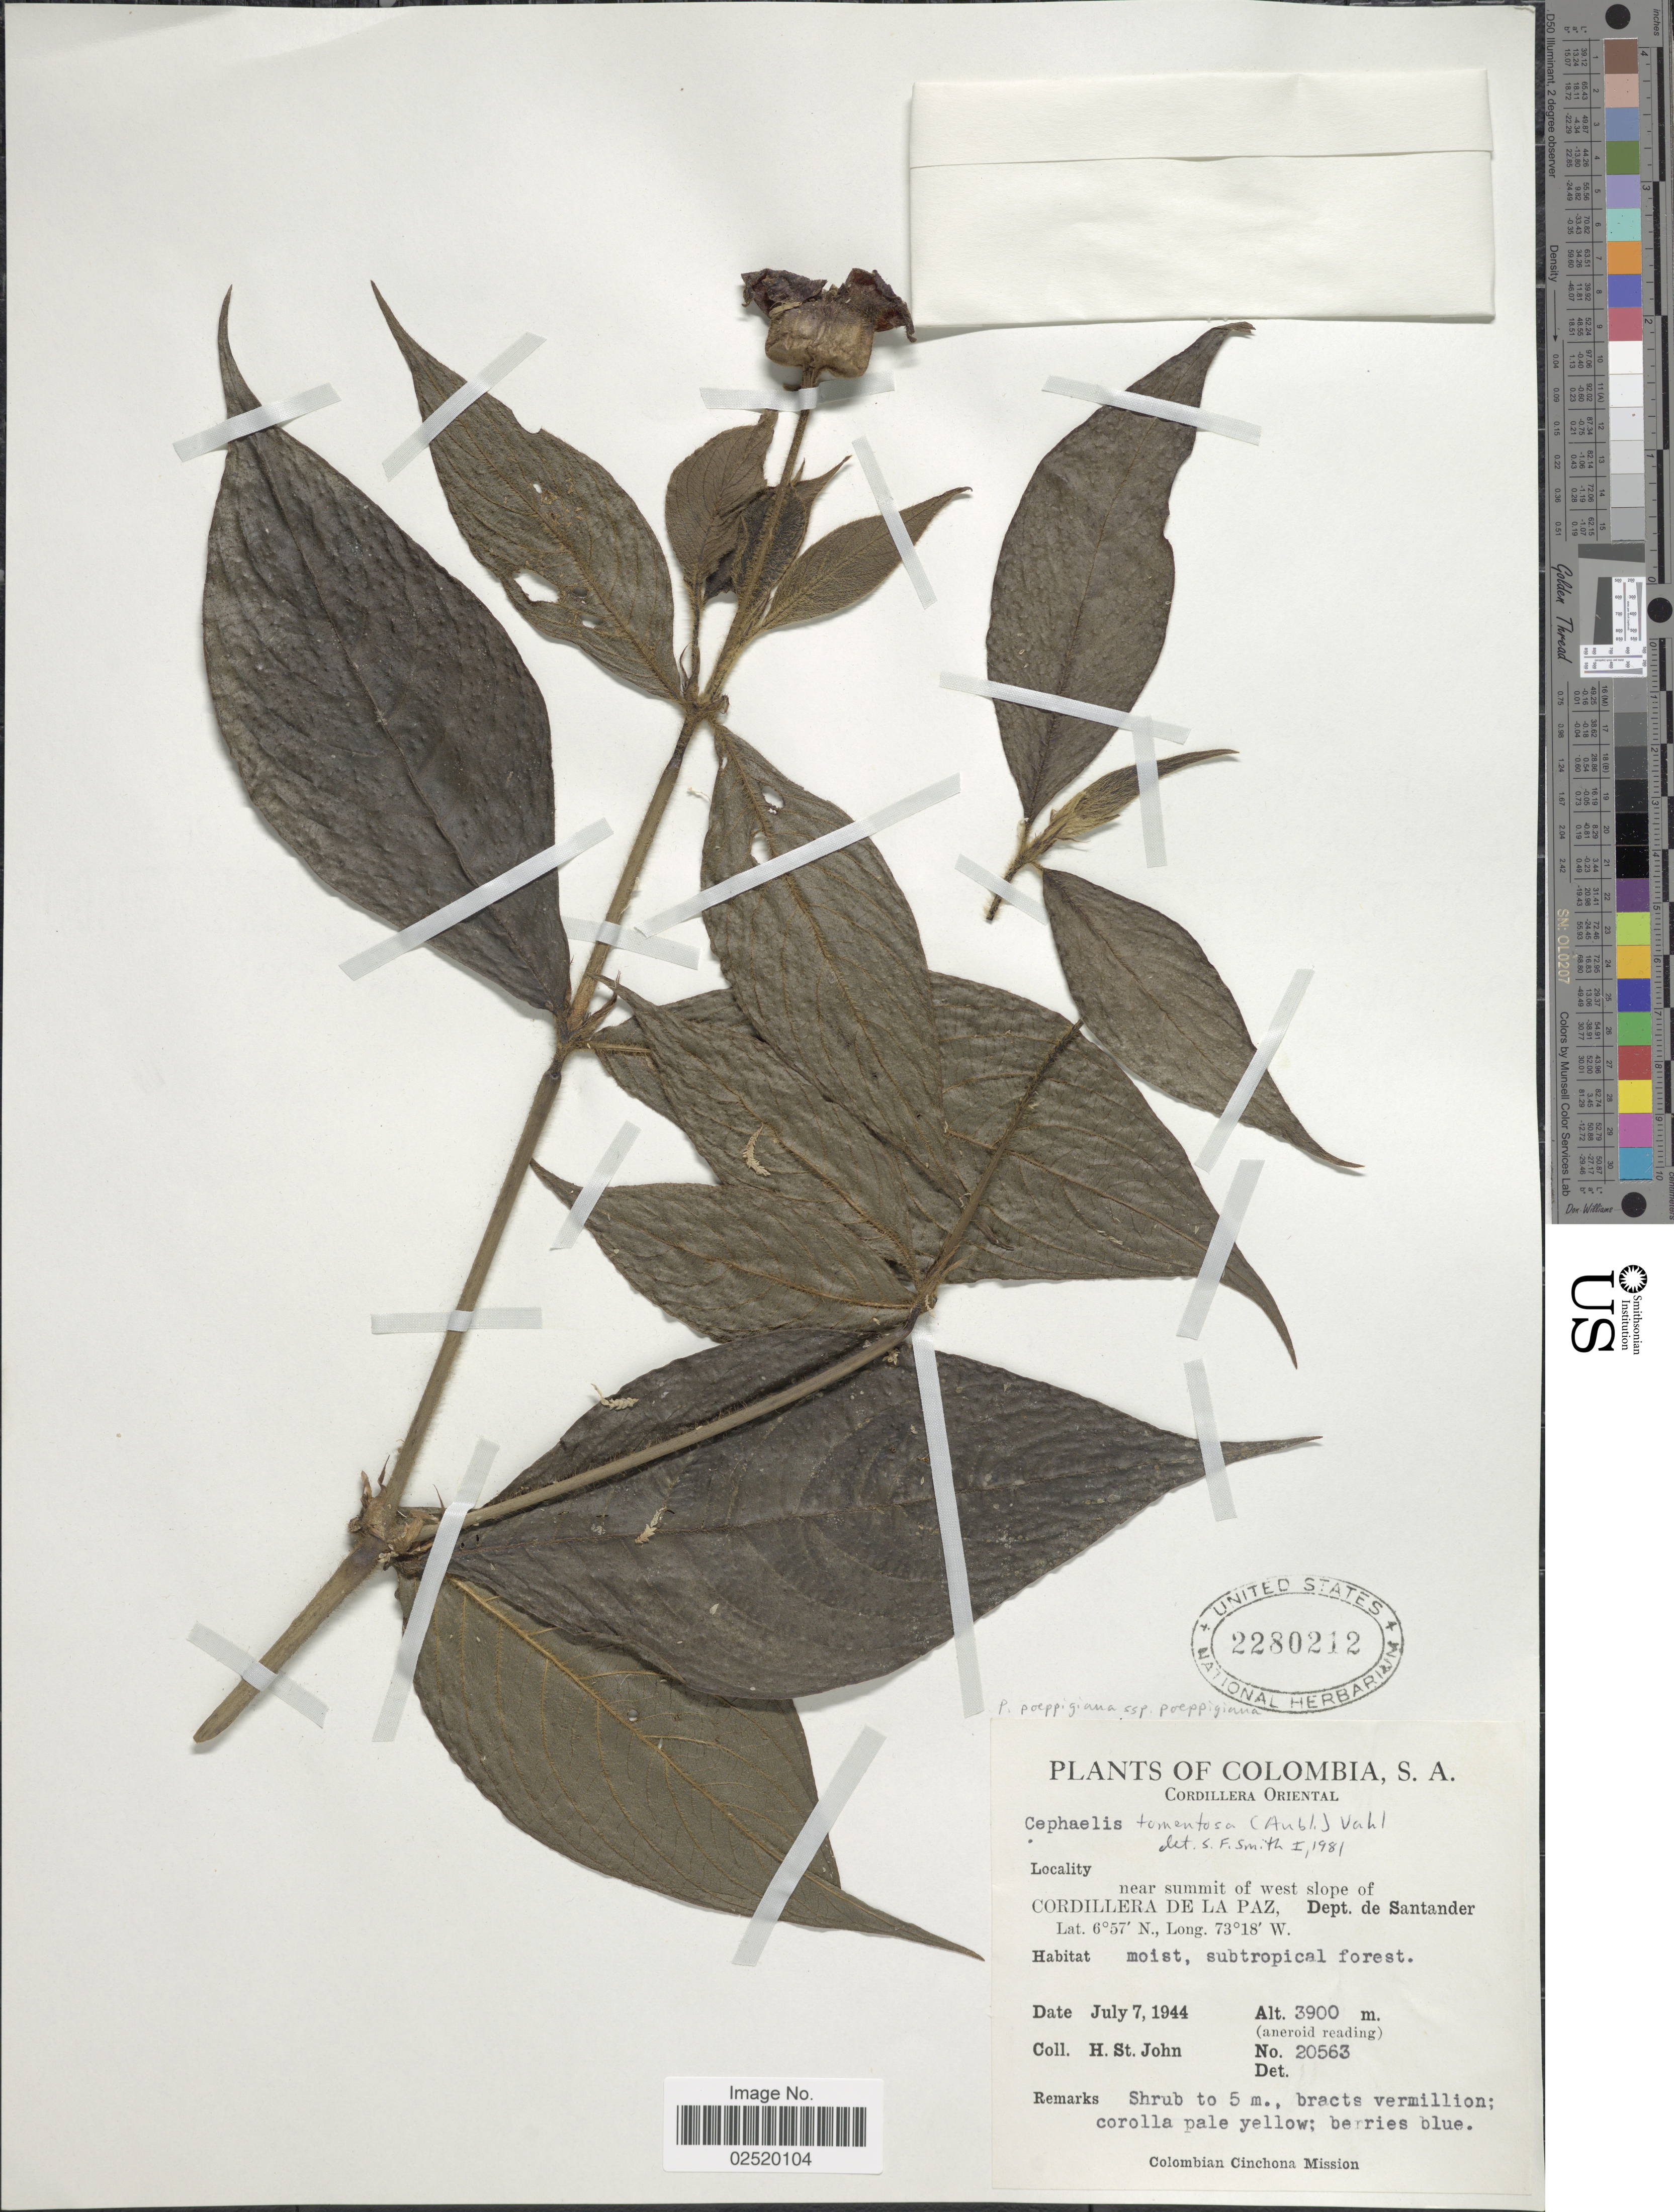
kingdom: Plantae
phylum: Tracheophyta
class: Magnoliopsida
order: Gentianales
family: Rubiaceae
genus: Psychotria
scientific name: Psychotria poeppigiana subsp. poeppigiana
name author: Müll. Arg.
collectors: H. St. John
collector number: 20563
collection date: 1944-07-07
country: Colombia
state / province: Santander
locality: Cordillera Oriental, near summit of west slope of Cordillera De La Paz, Dept. de Santander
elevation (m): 3900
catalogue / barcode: US 2280212